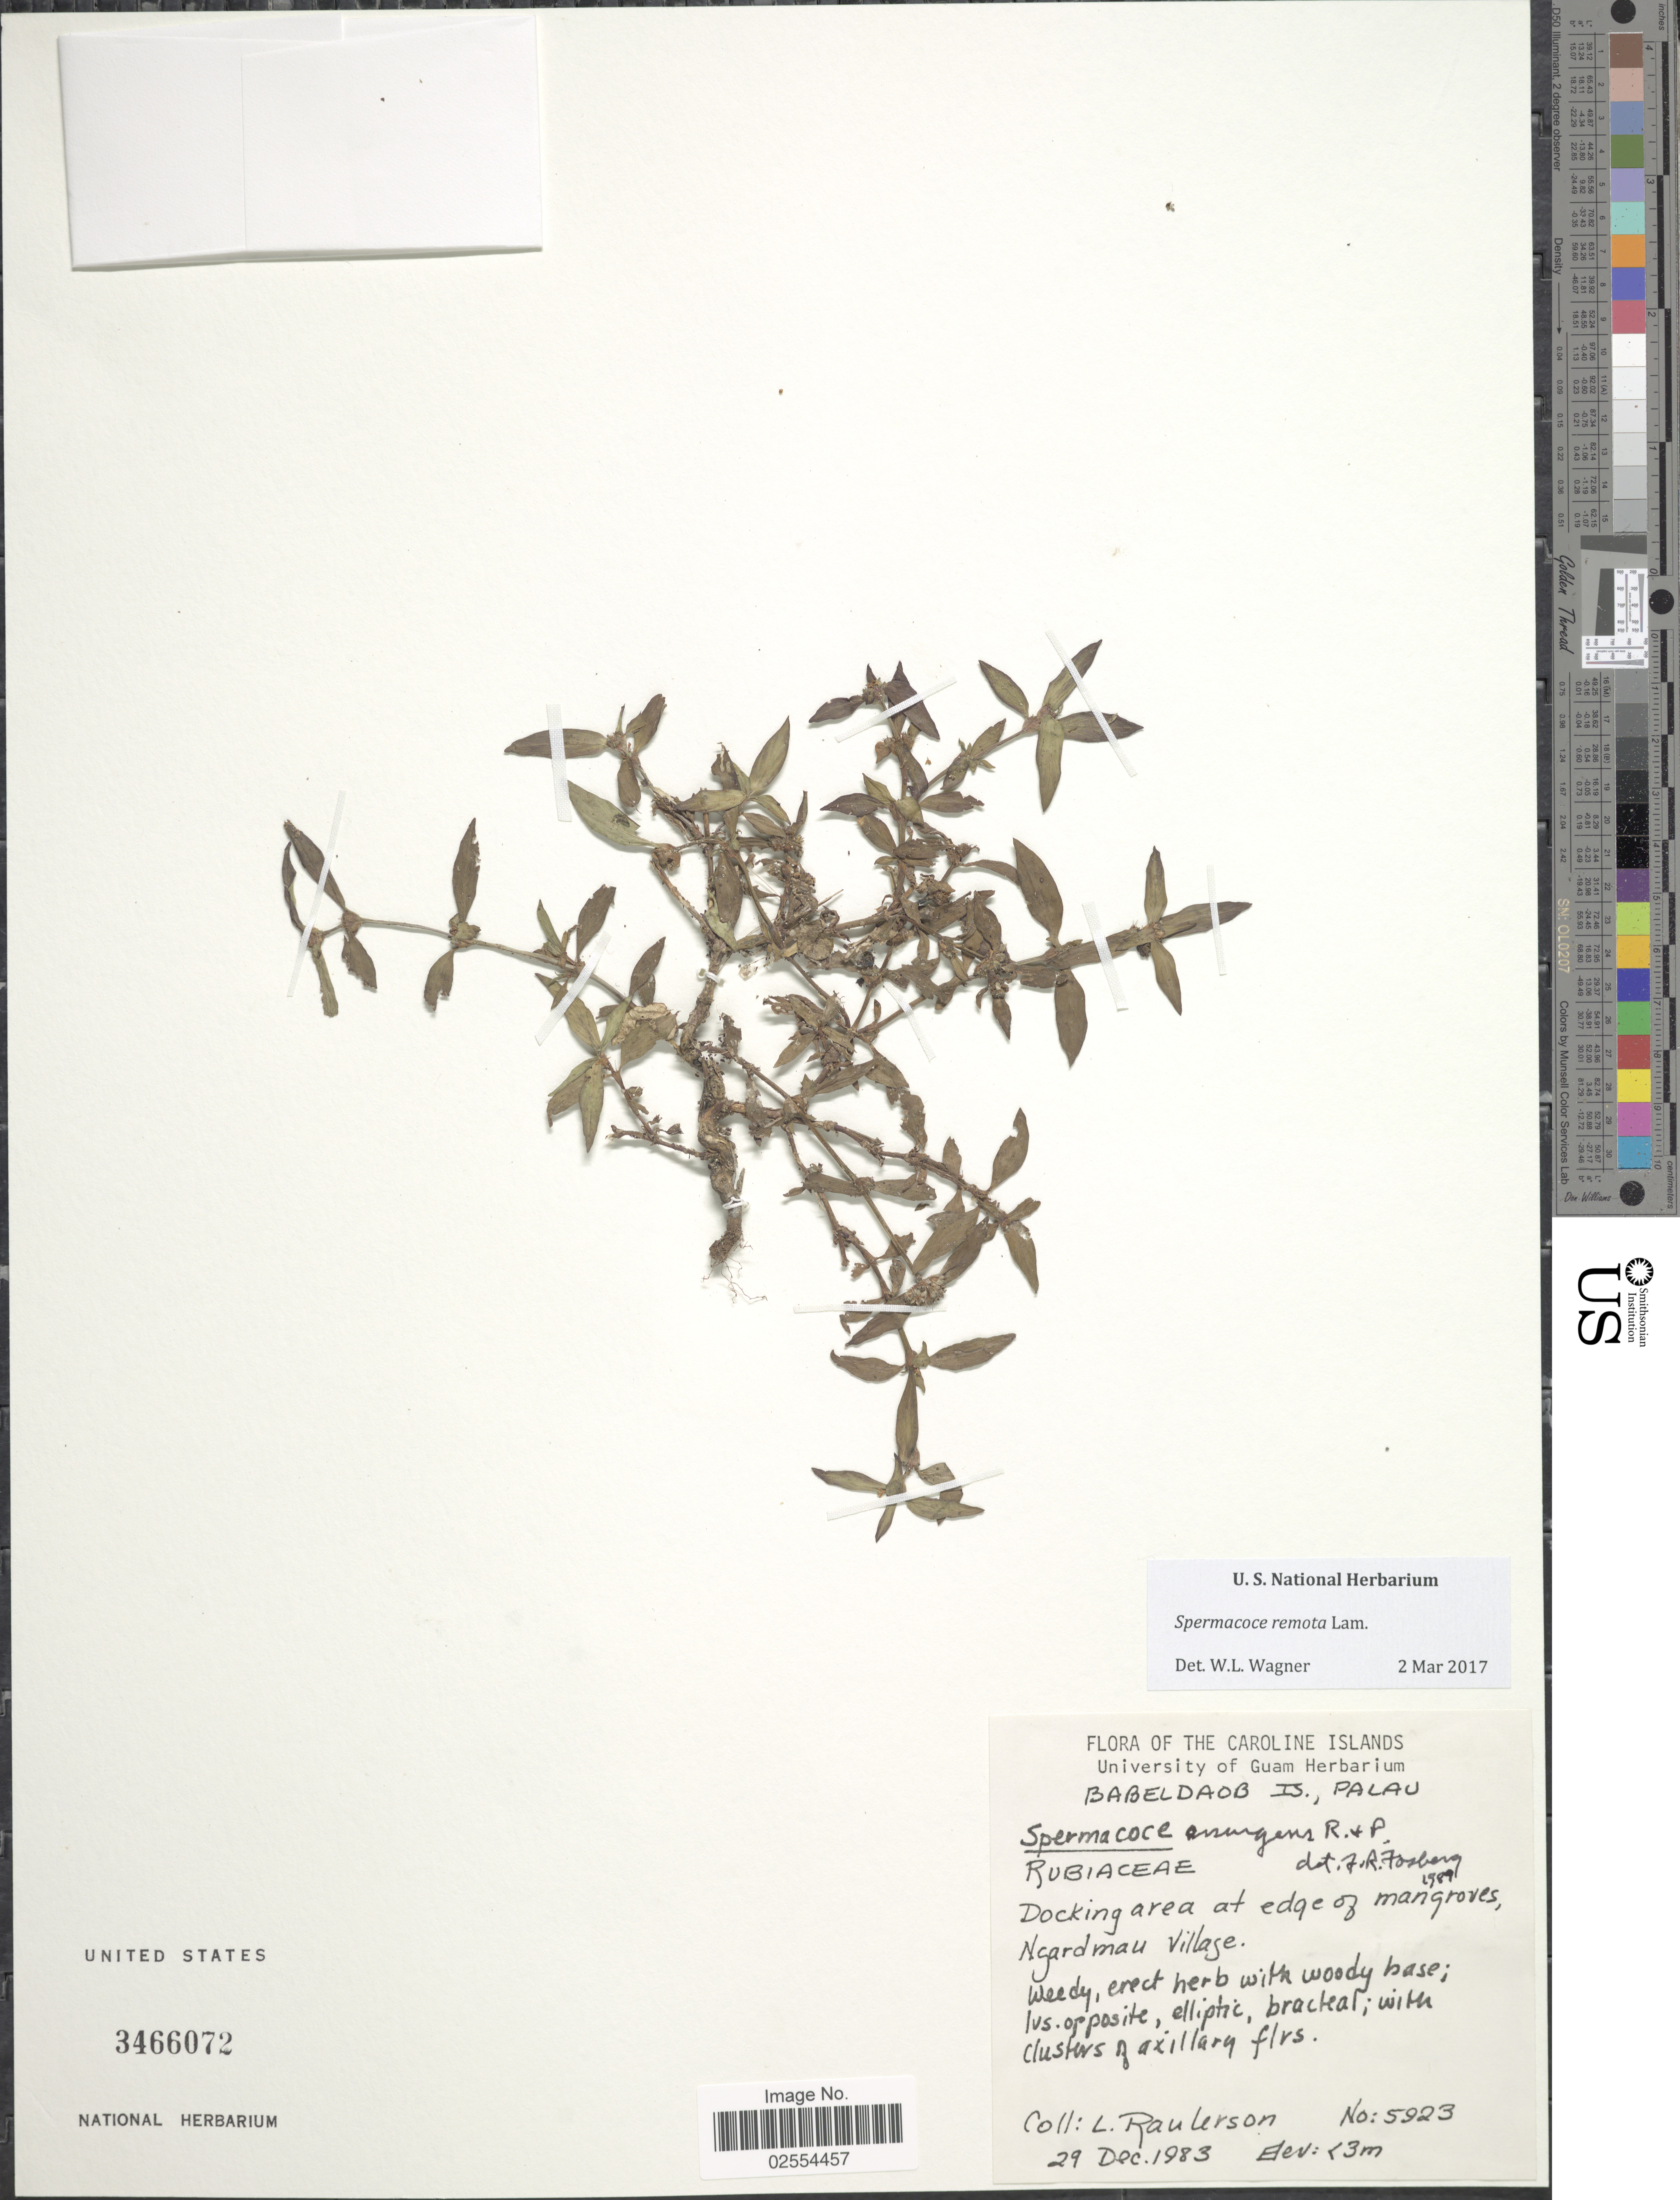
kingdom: Plantae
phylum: Tracheophyta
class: Magnoliopsida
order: Gentianales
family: Rubiaceae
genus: Spermacoce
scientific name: Spermacoce remota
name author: Lam.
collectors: L. Raulerson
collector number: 5923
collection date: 1983-12-29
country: Palau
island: Babeldaob [Babelthuap]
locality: Caroline Islands, Babeldaob Is., Palau, docking area at edge of mangroves, Ngardmau village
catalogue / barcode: US 3466072